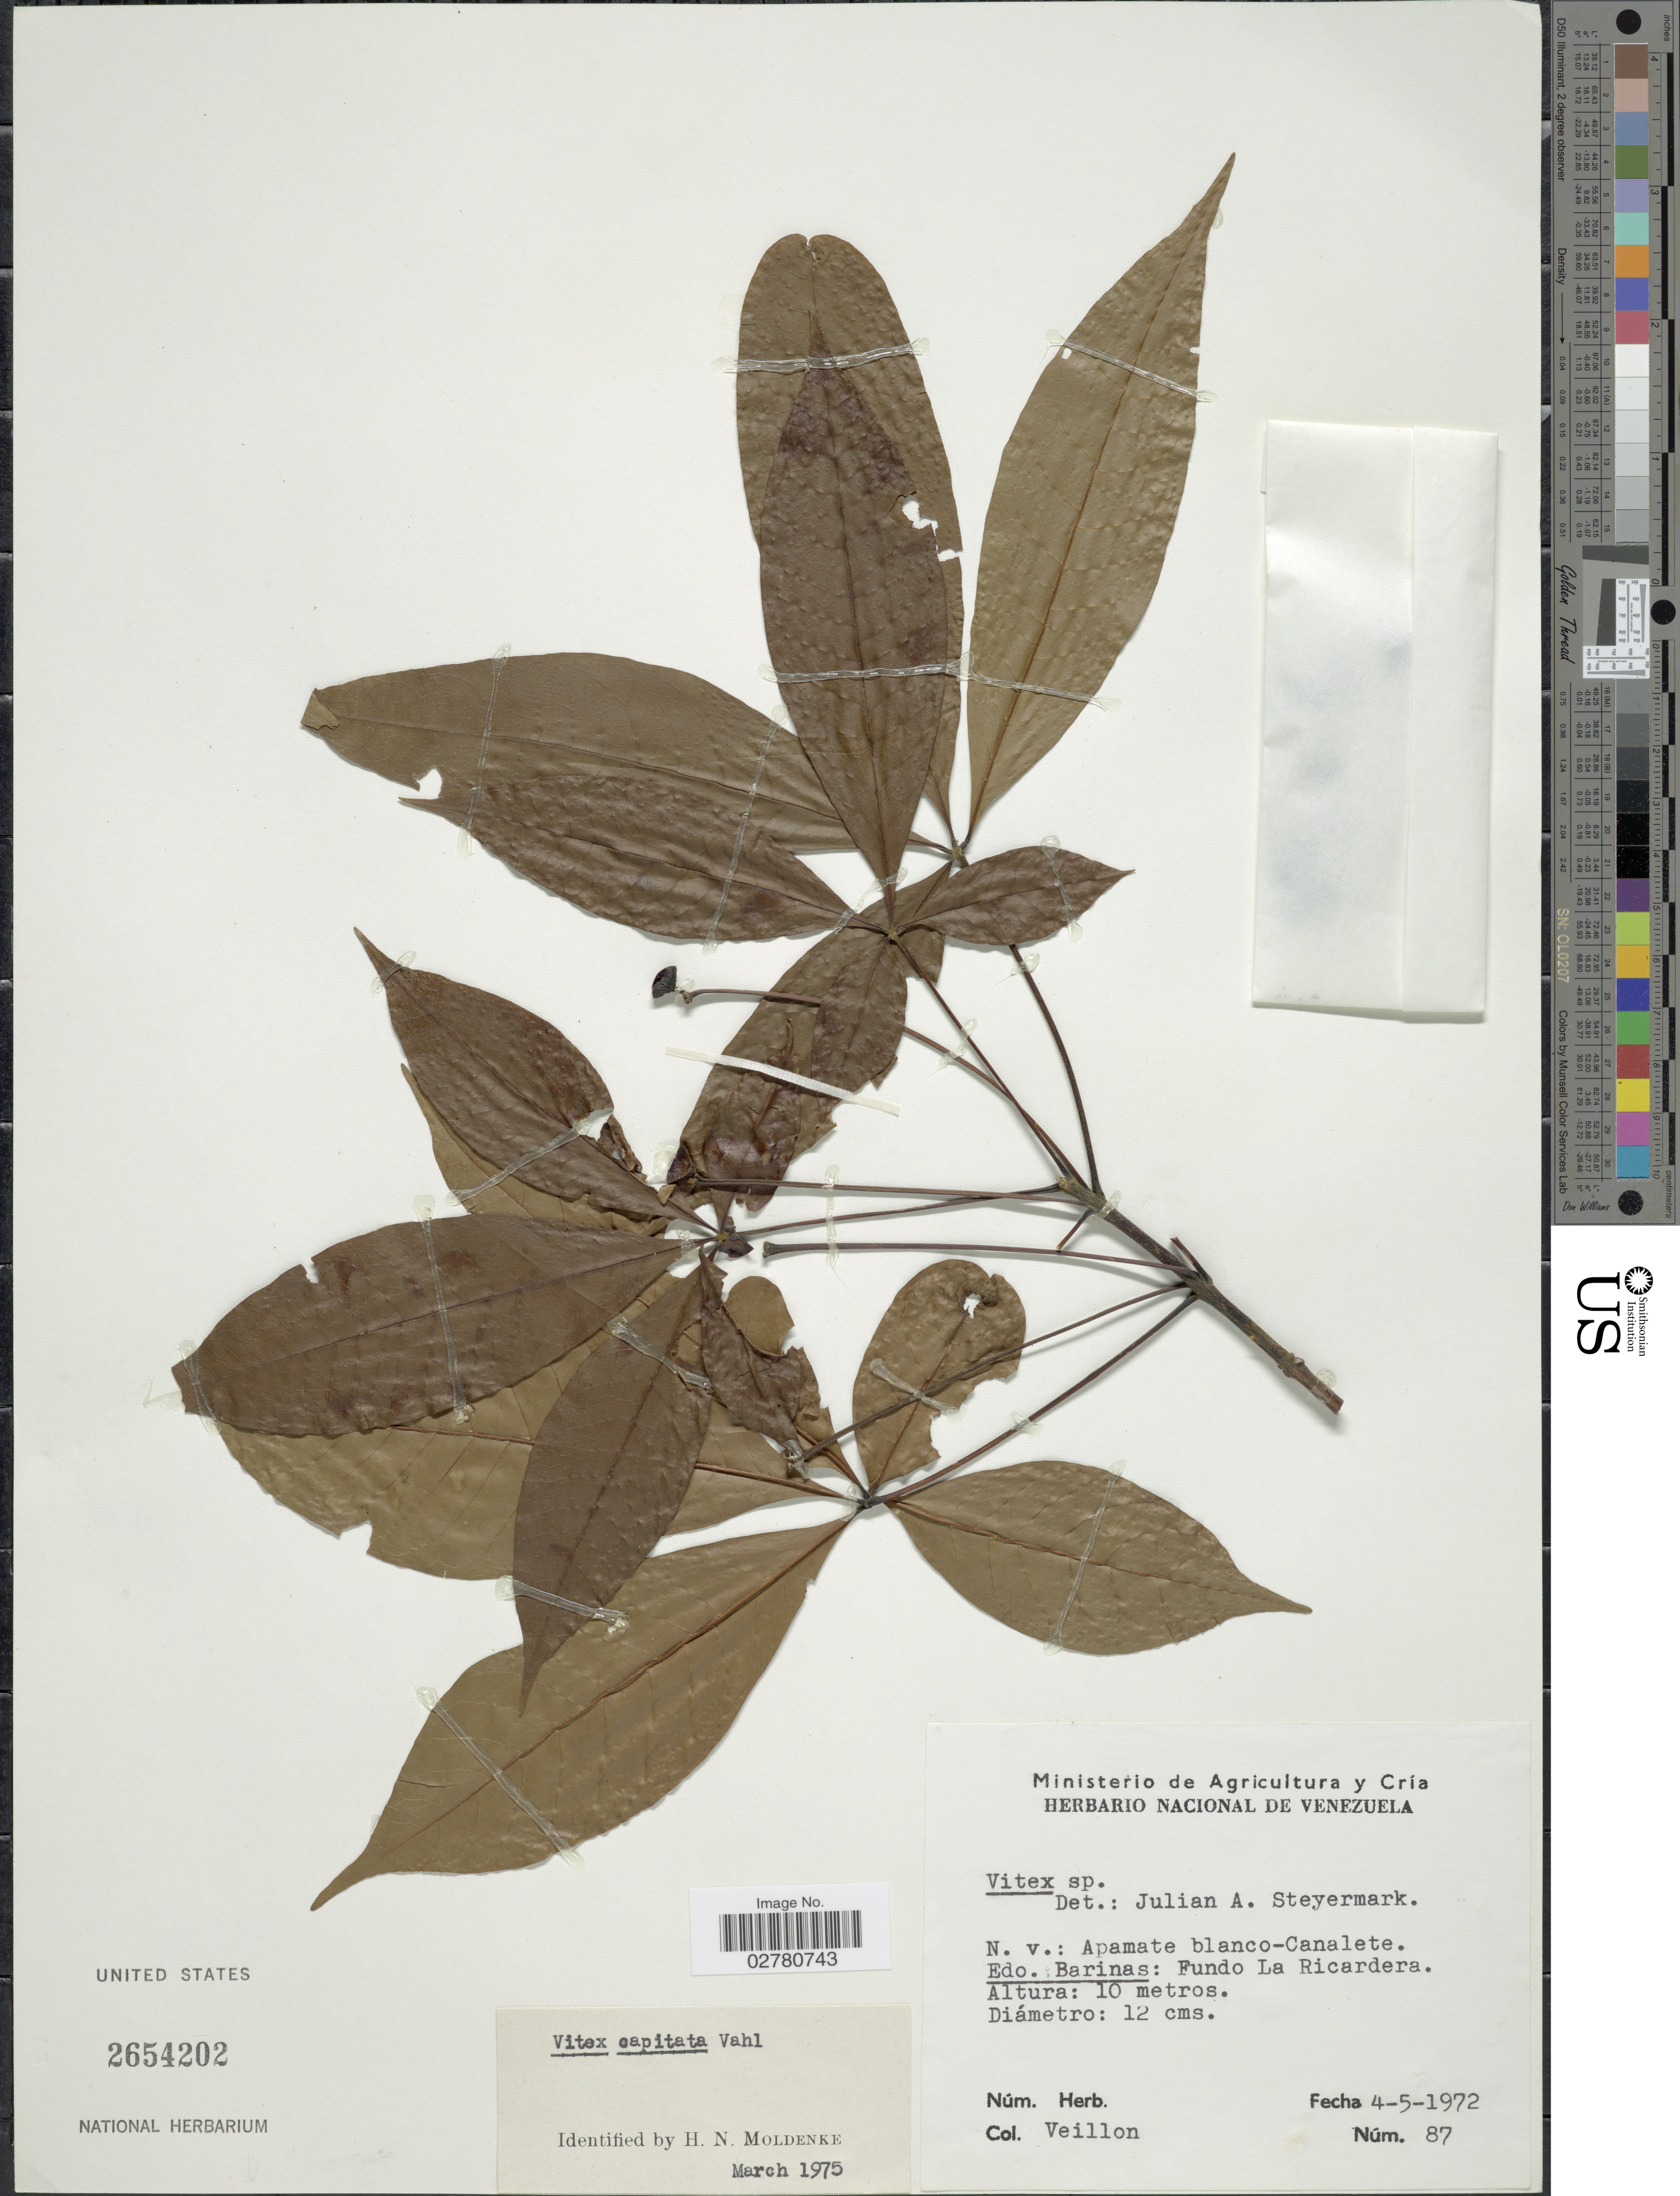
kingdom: Plantae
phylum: Tracheophyta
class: Magnoliopsida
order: Lamiales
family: Lamiaceae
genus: Vitex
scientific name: Vitex capitata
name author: Vahl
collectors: -. Veillon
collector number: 87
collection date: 1972-05-04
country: Venezuela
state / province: Barinas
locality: Funda La Ricardera.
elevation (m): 10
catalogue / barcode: US 2654202